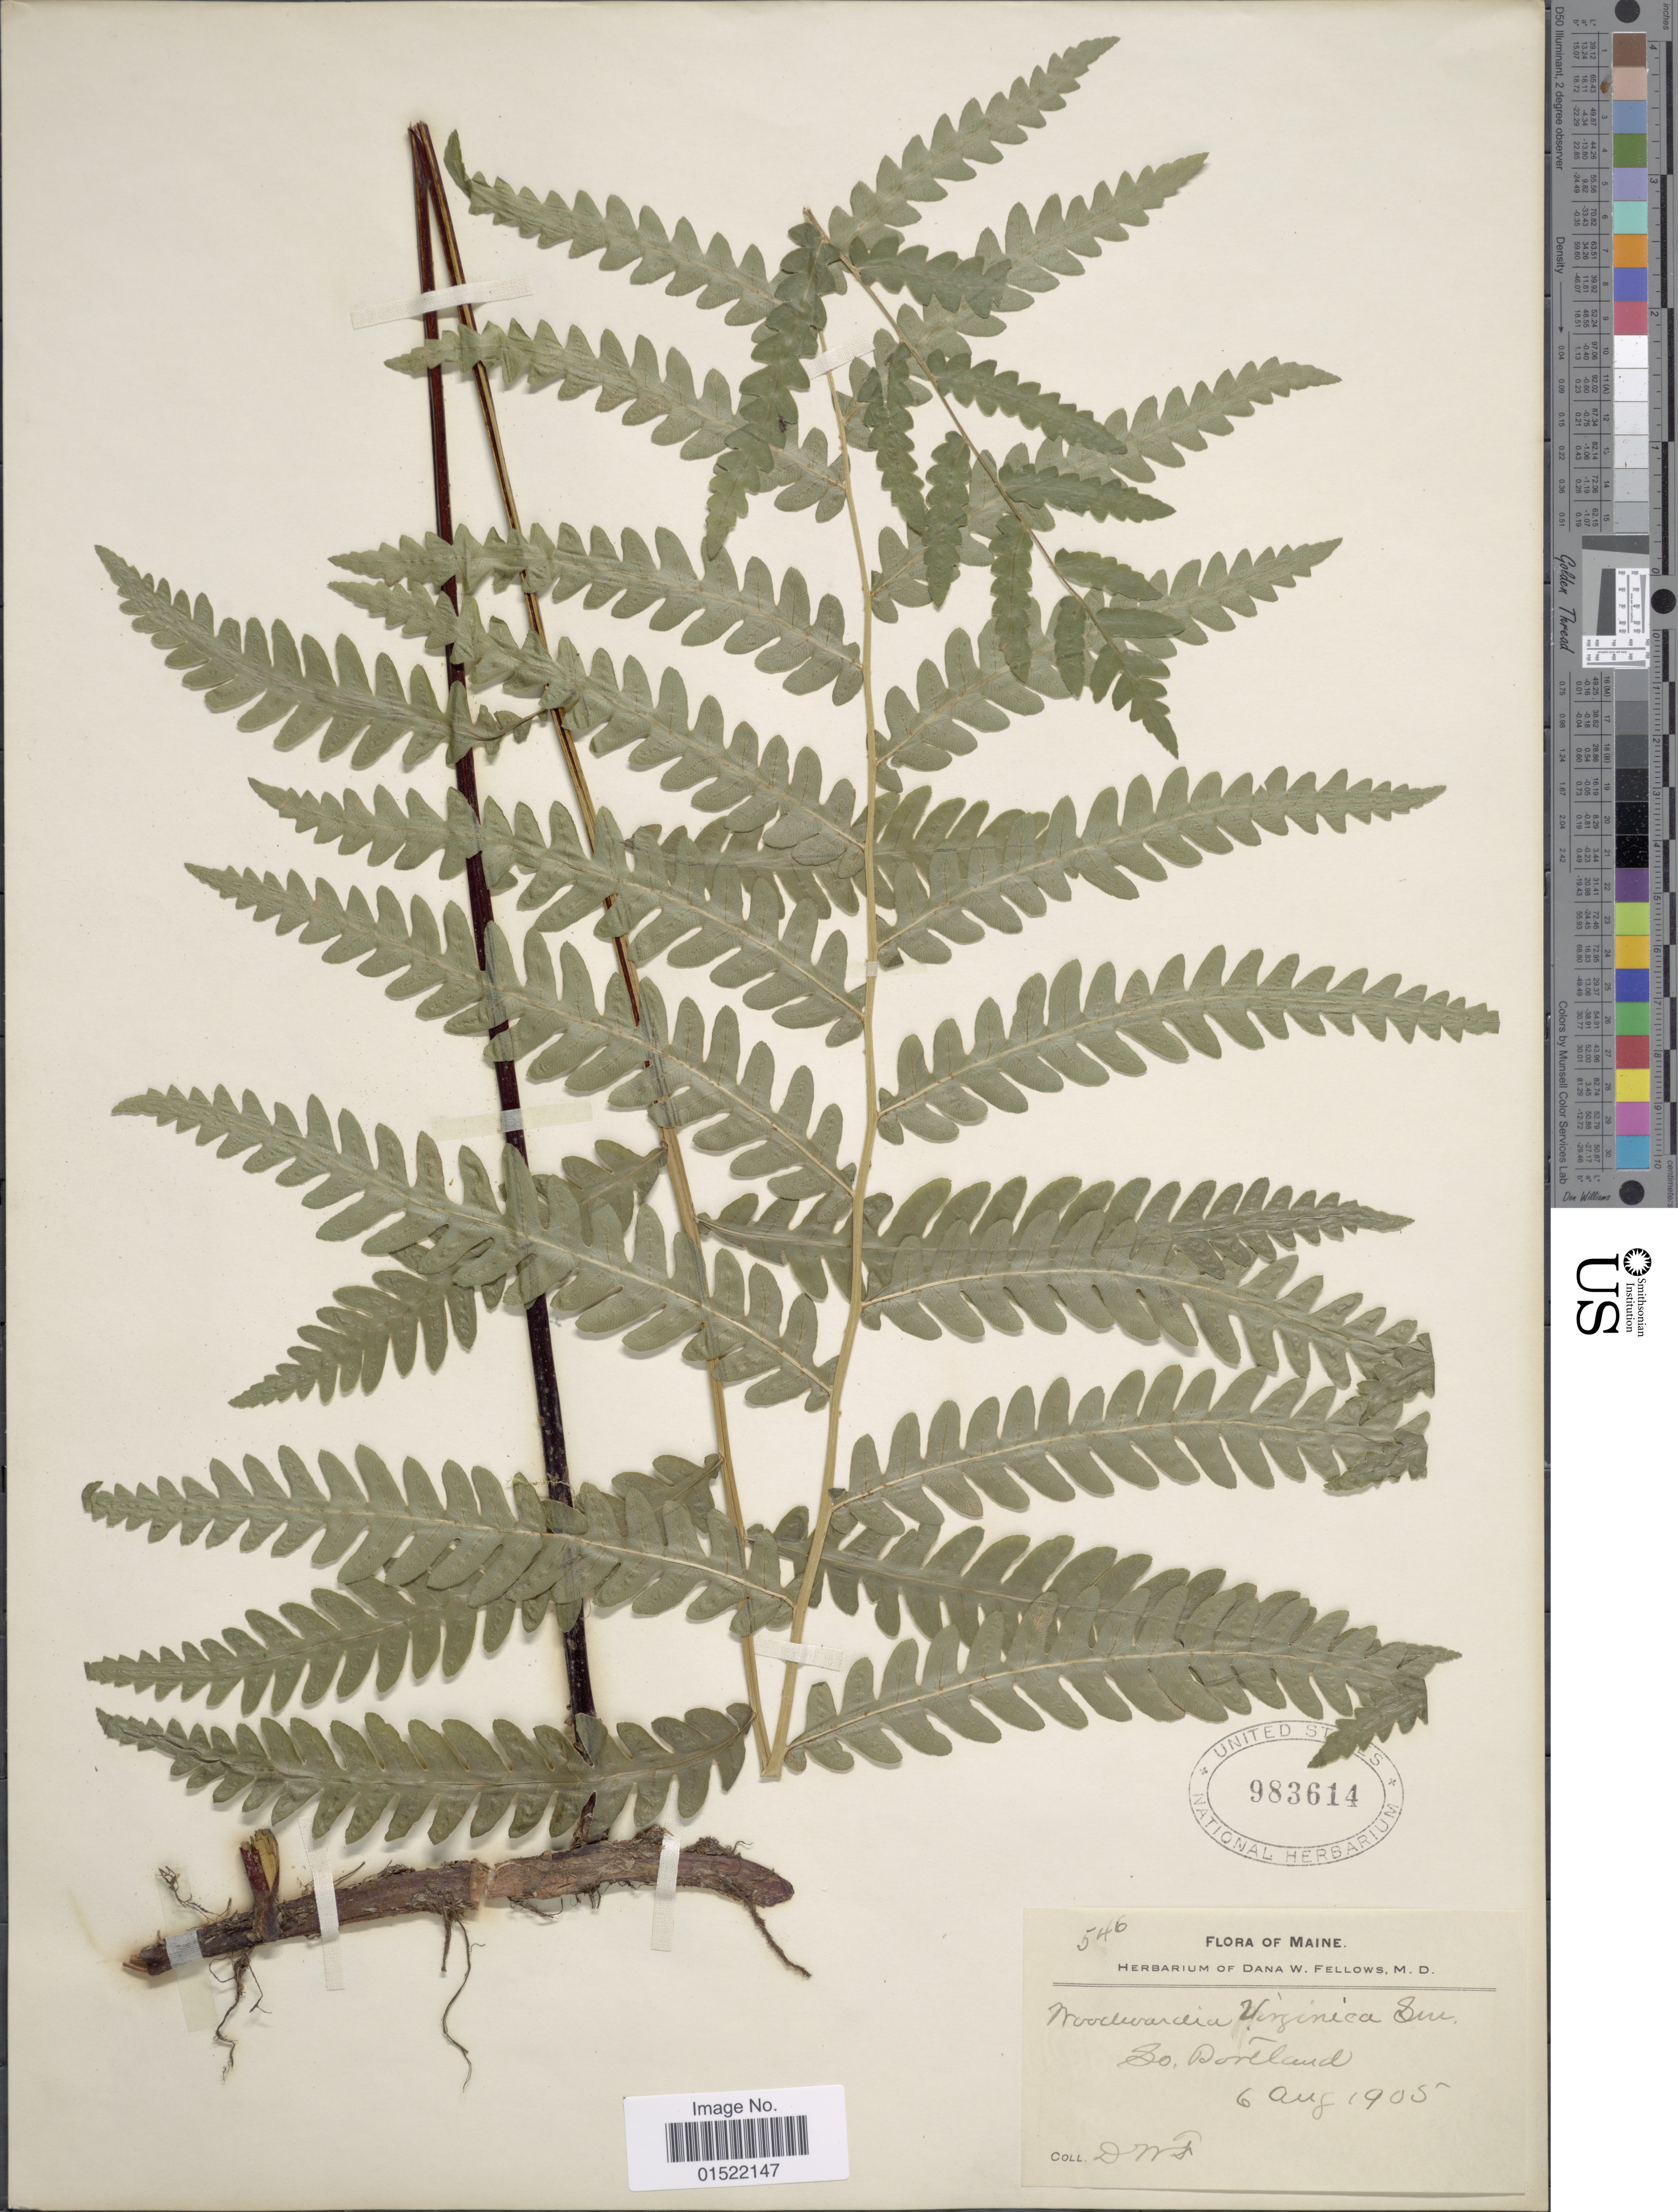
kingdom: Plantae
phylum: Tracheophyta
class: Polypodiopsida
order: Polypodiales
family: Blechnaceae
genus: Woodwardia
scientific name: Woodwardia virginica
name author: (L.) R.M. Sm.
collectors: D. W. Fellows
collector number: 546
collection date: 1905-08-06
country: United States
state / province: Maine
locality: So. Portland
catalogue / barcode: US 983614